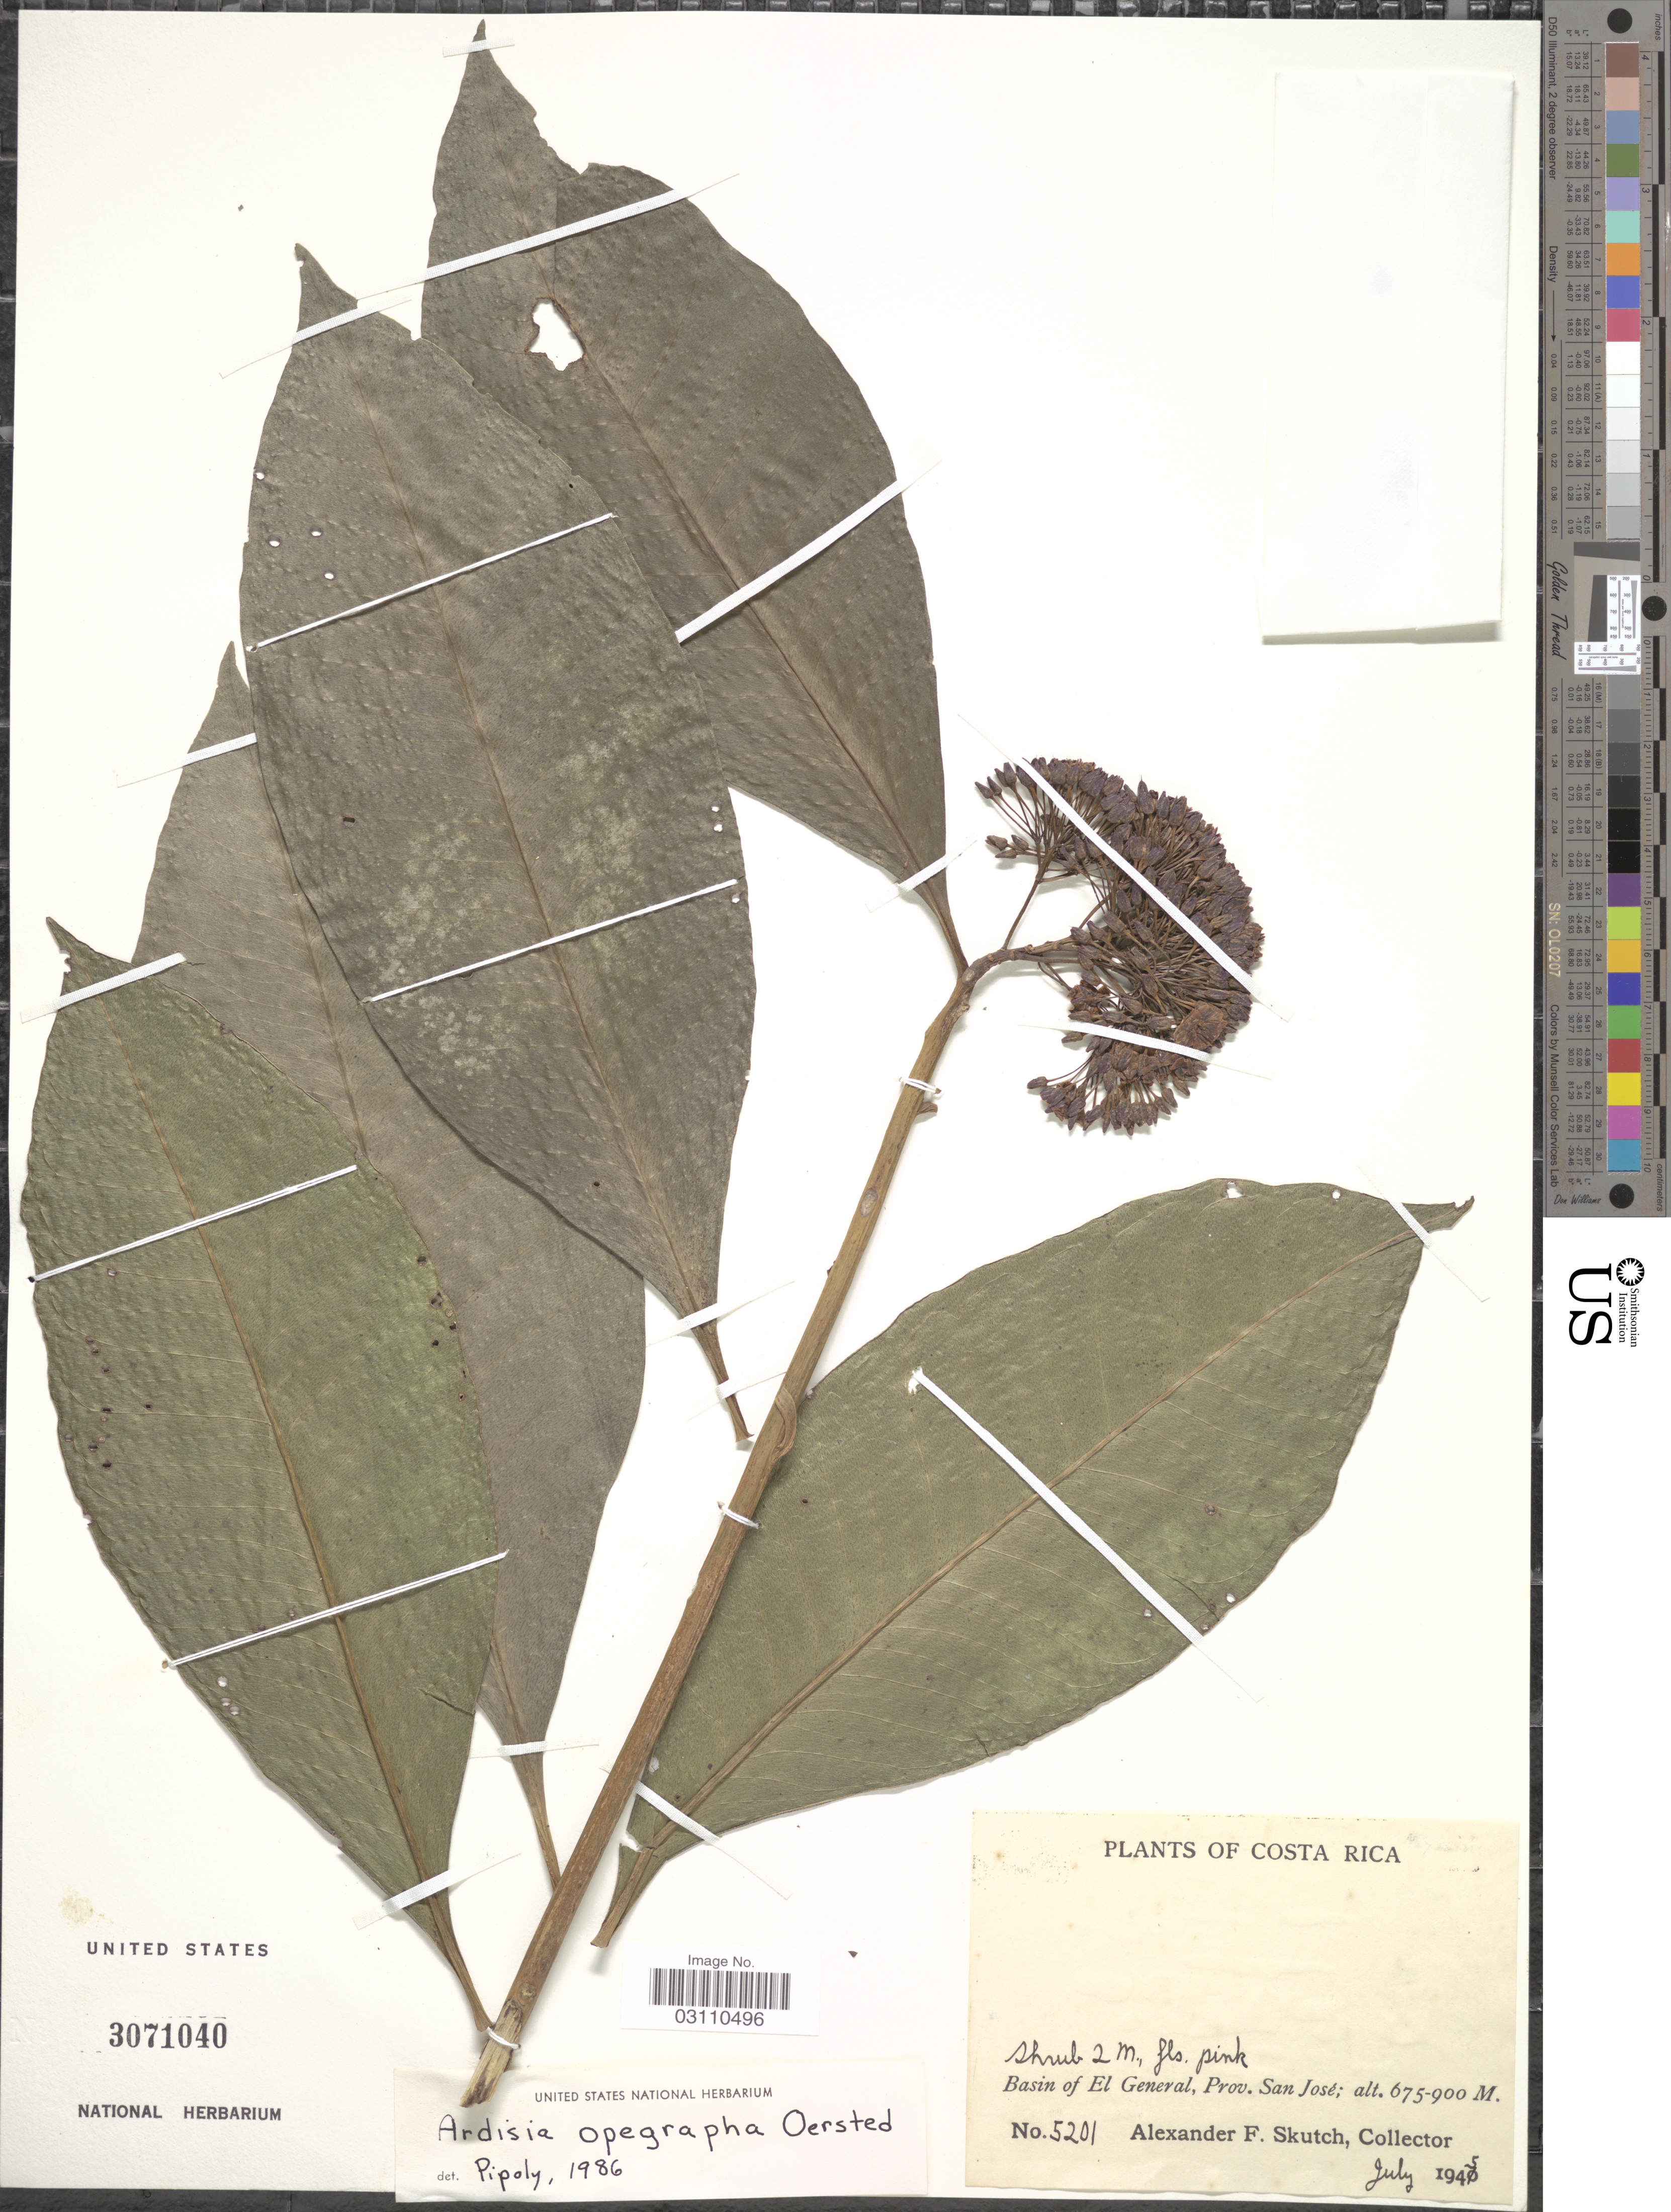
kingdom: Plantae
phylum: Tracheophyta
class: Magnoliopsida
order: Ericales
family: Primulaceae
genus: Ardisia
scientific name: Ardisia opegrapha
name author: Oerst.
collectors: A. F. Skutch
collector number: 5201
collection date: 1945-07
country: Costa Rica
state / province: San José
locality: Basin of El General.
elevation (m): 675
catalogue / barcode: US 3071040